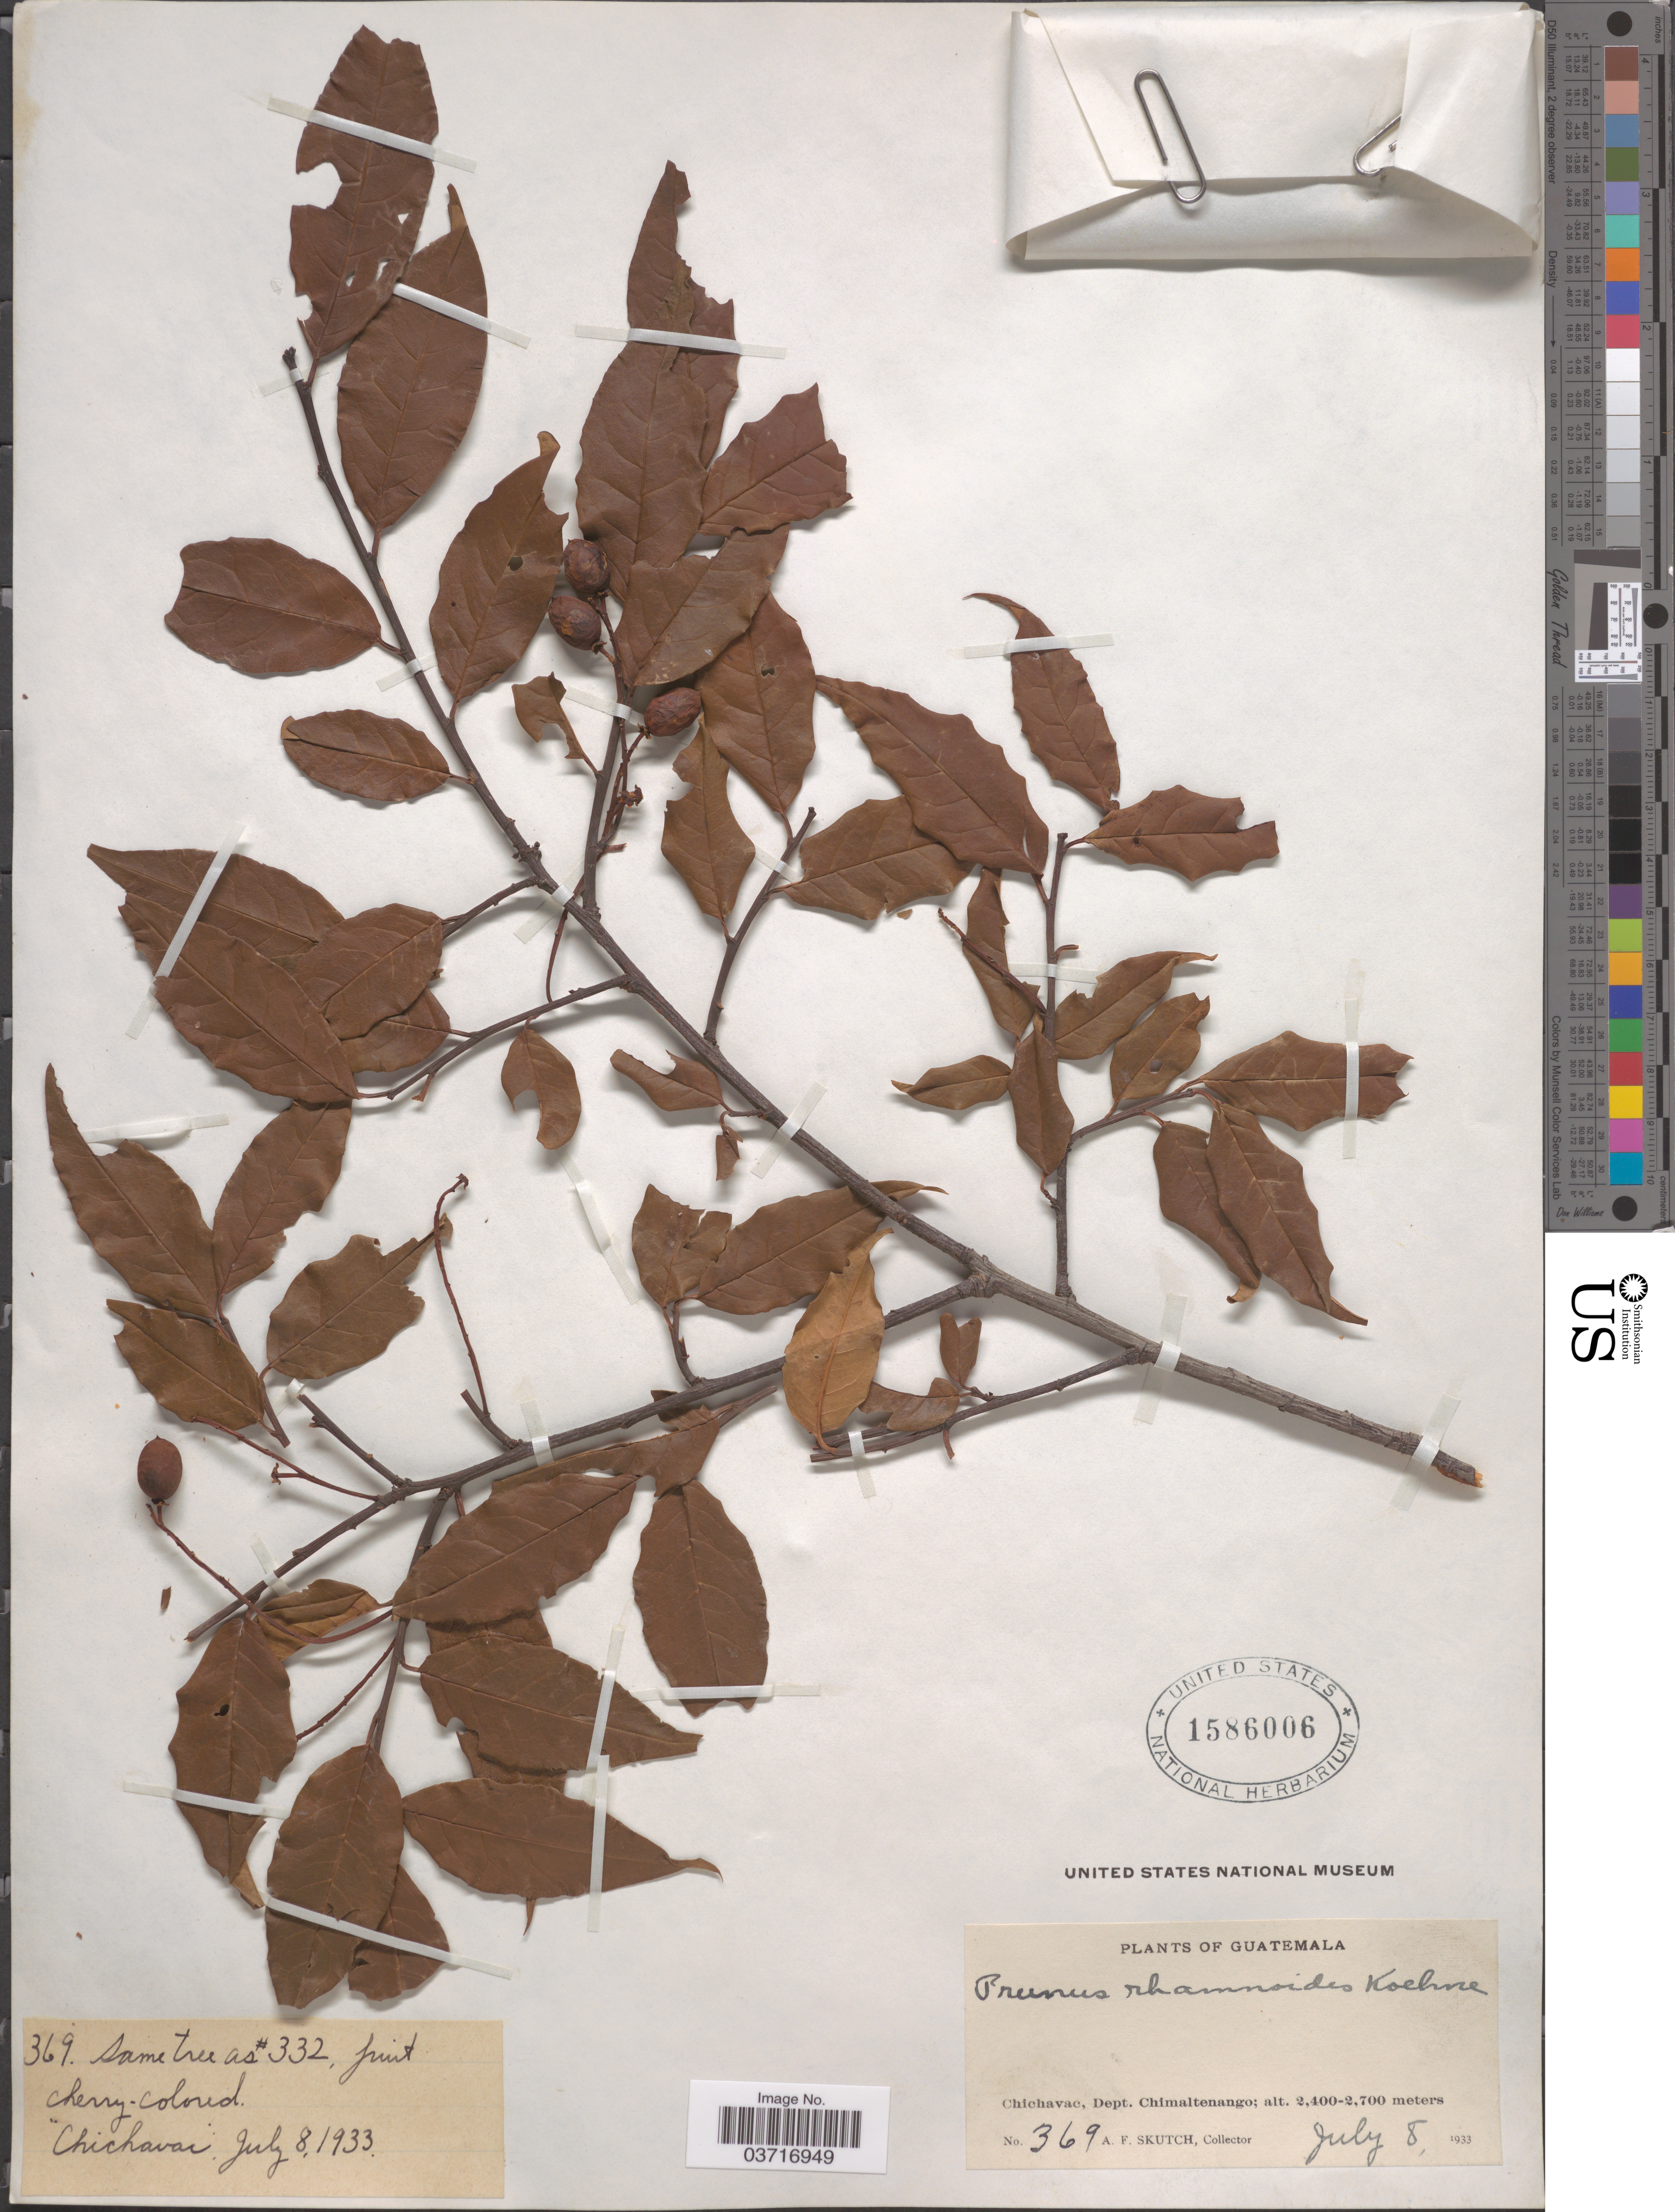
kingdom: Plantae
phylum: Tracheophyta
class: Magnoliopsida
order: Rosales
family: Rosaceae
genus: Prunus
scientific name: Prunus rhamnoides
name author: Koehne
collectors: A. F. Skutch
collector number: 369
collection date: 1933-07-08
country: Guatemala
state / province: Chimaltenango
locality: Chichavac, Dept. Chimaltenango.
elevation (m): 2400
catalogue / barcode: US 1586006